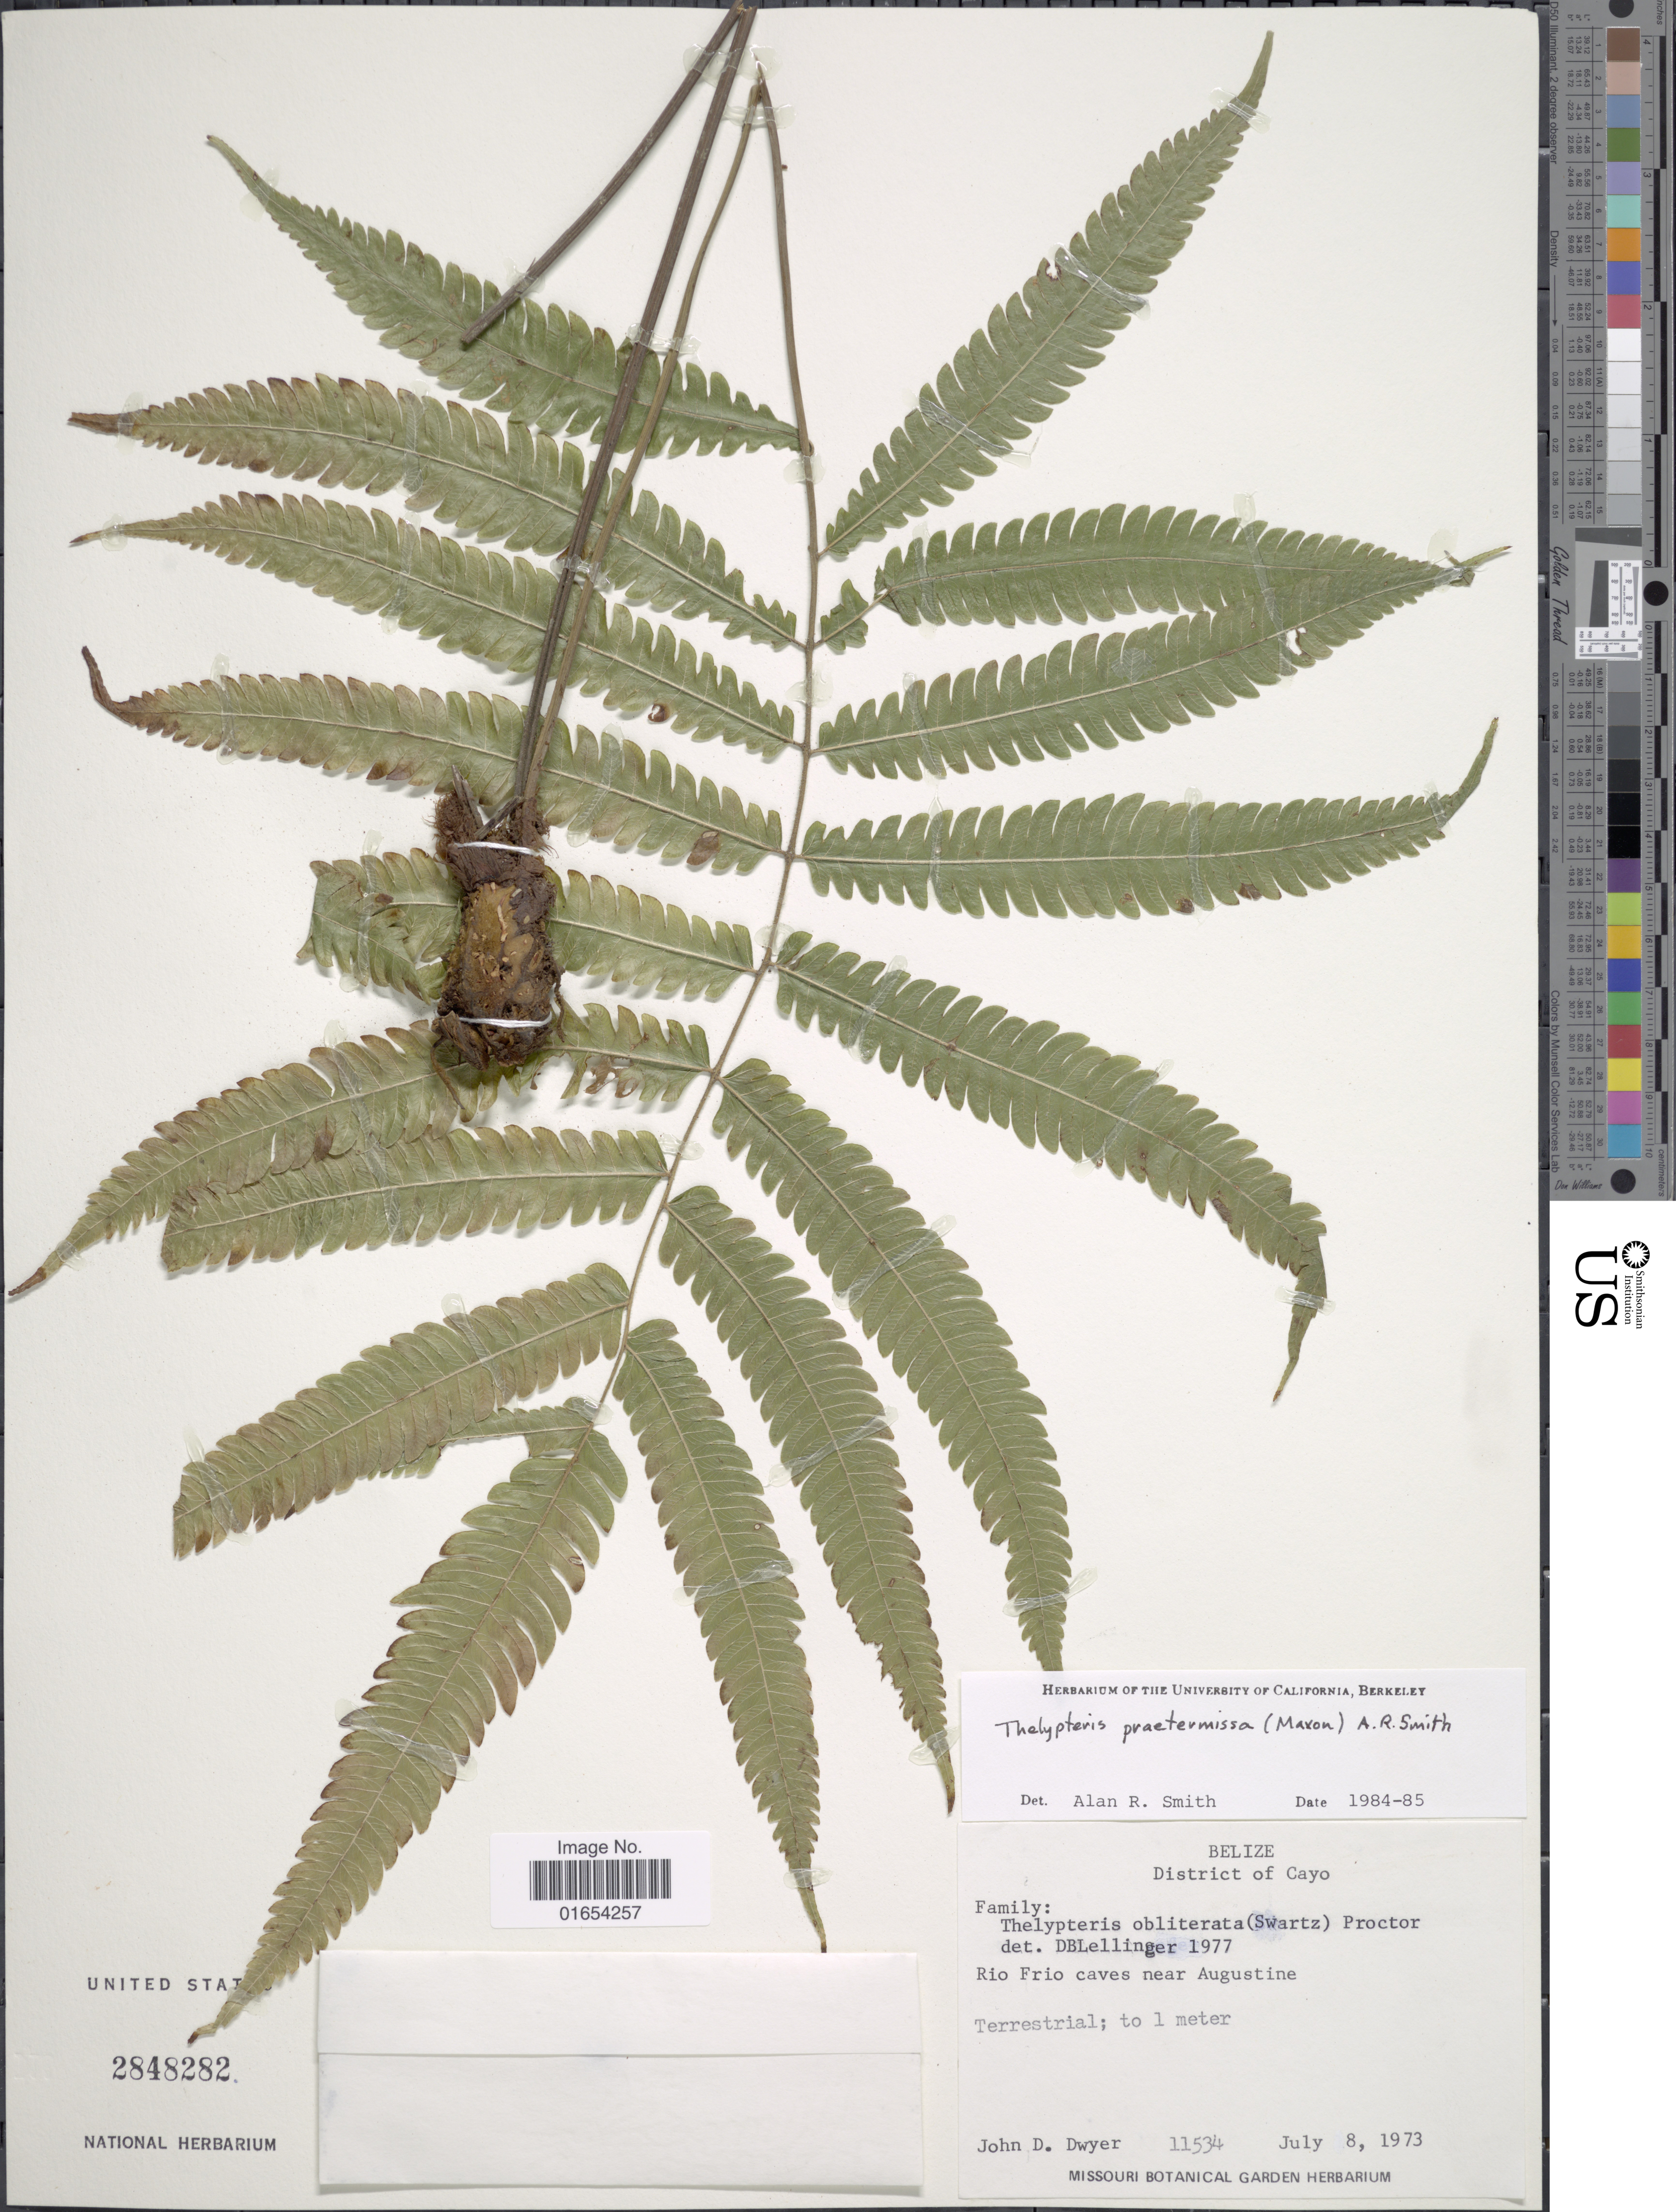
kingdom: Plantae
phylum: Tracheophyta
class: Polypodiopsida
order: Polypodiales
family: Thelypteridaceae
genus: Goniopteris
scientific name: Goniopteris praetermissa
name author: (Maxon) Salino & T.E. Almeida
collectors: J. D. Dwyer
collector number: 11534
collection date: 1973-07-08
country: Belize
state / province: Cayo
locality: Rio Frio caves near Augustine, Terrestrial; to 1 meter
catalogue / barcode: US 2848282